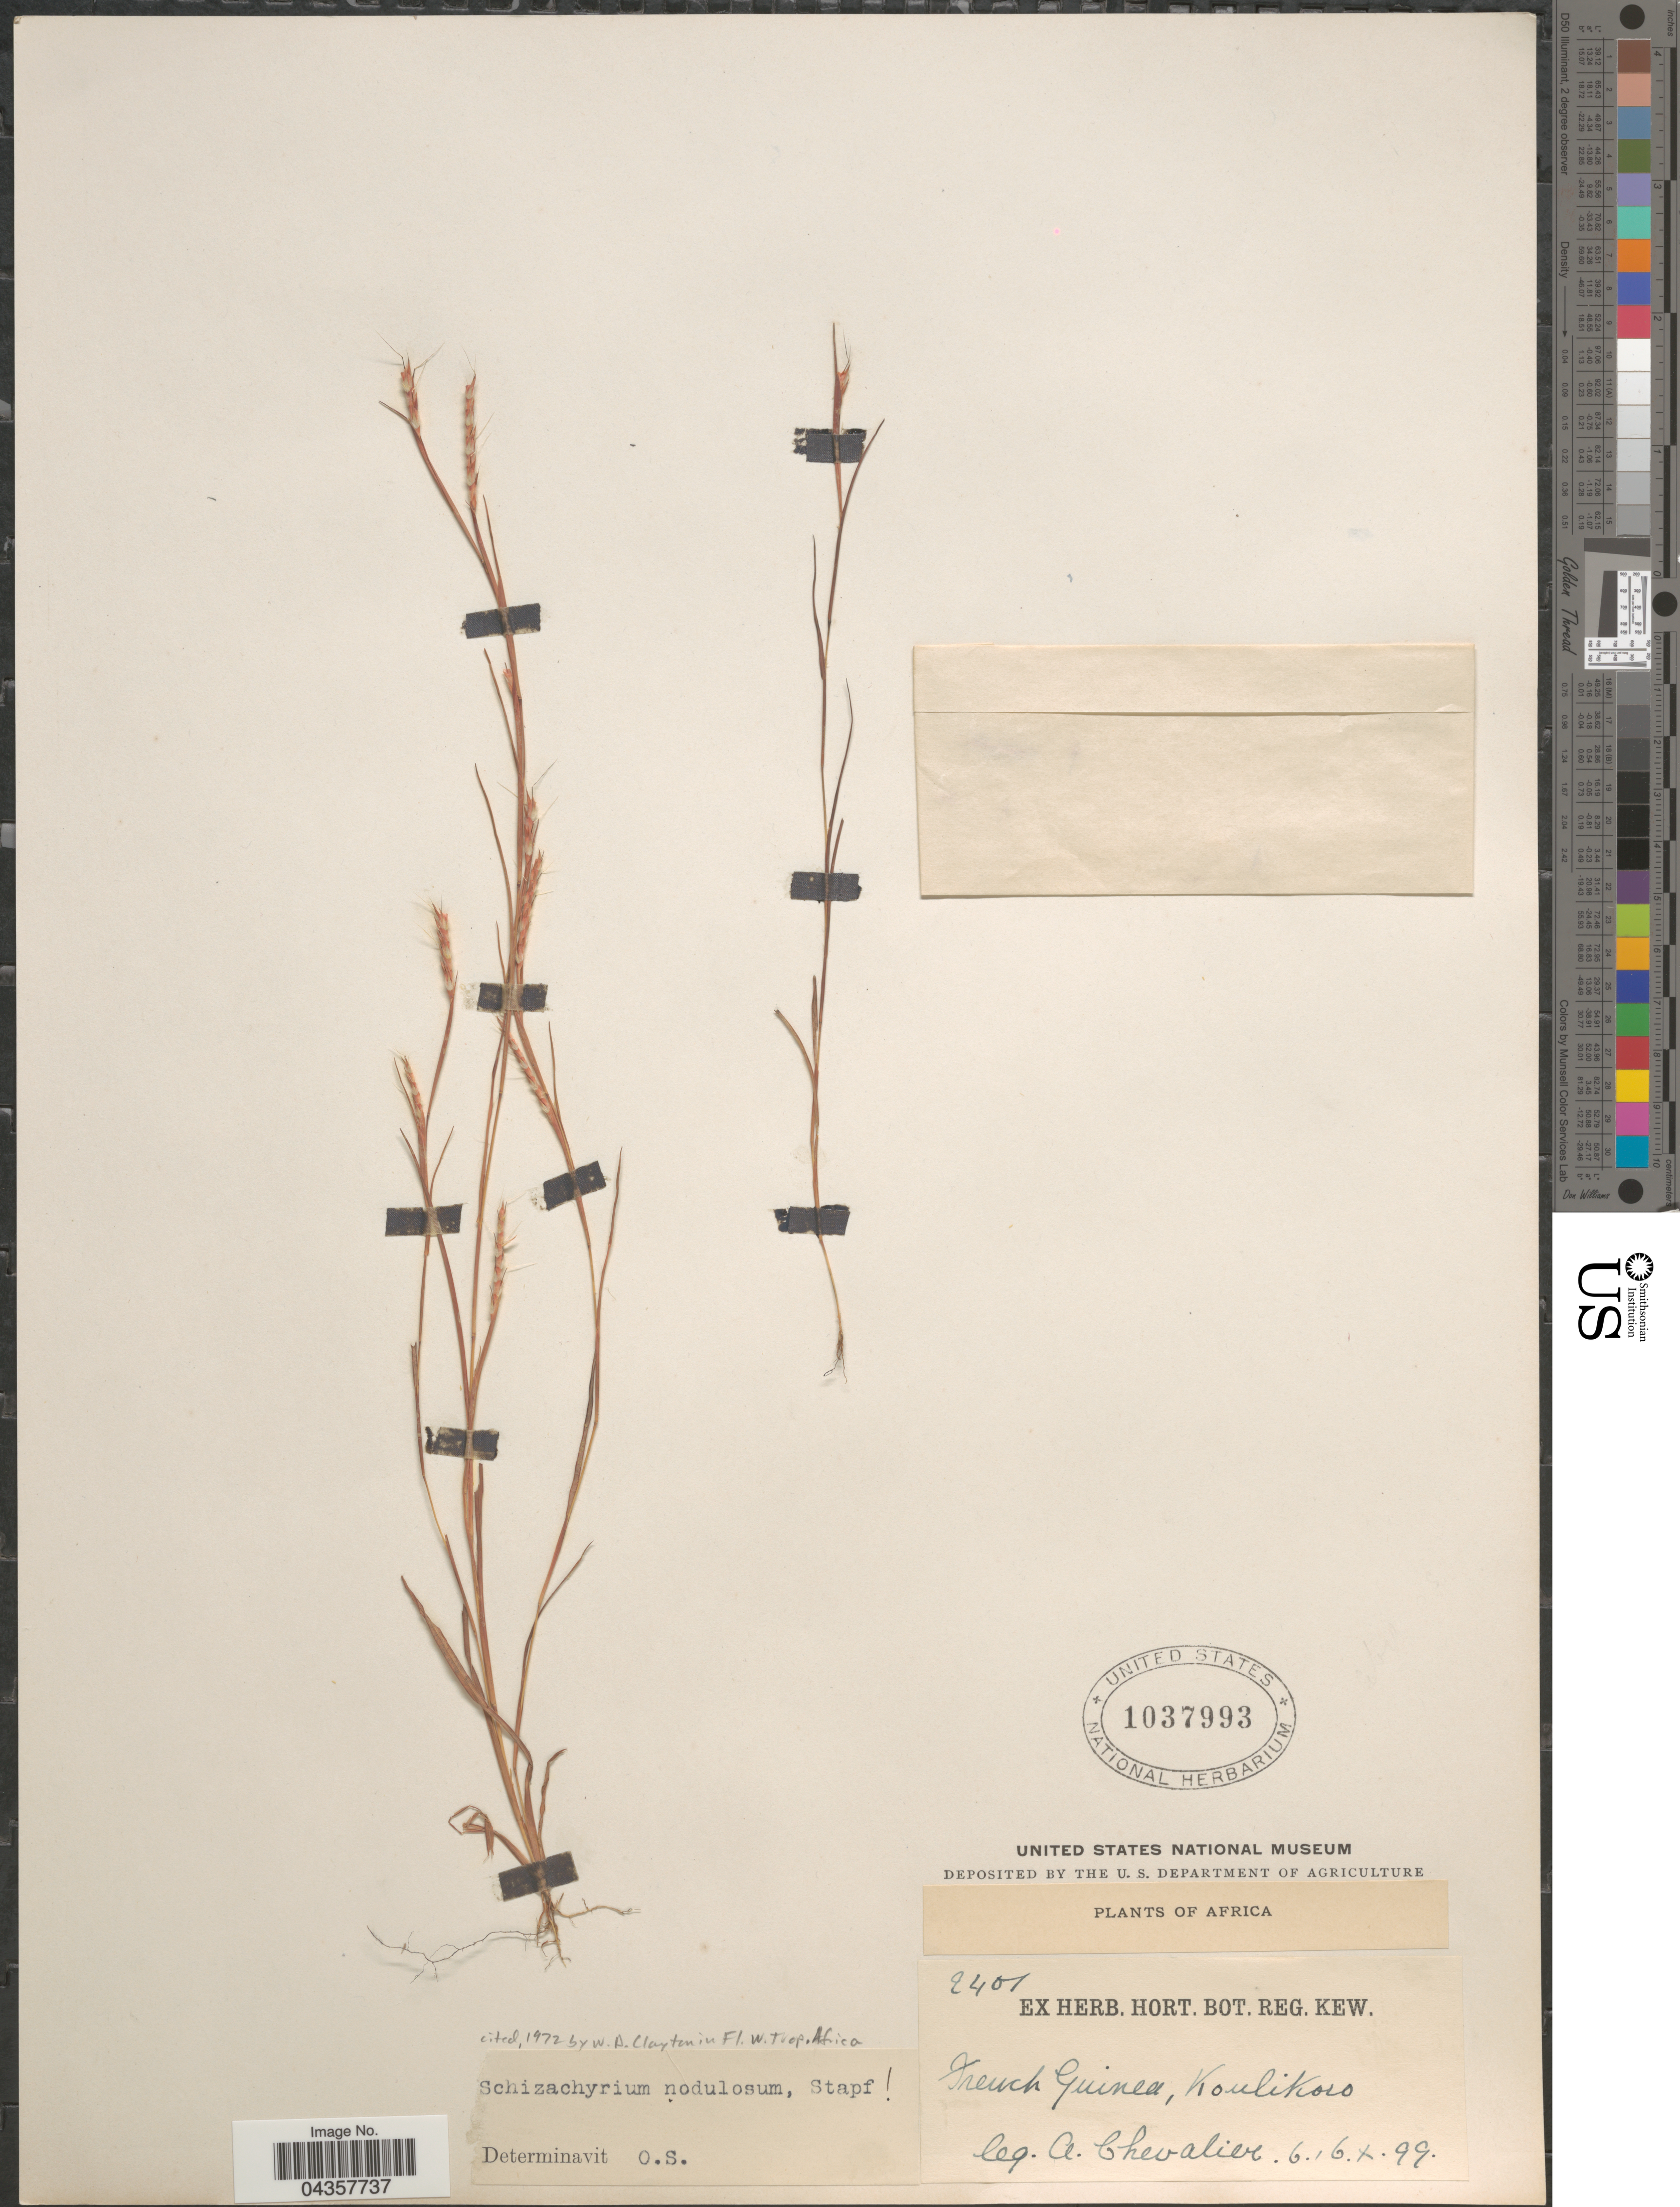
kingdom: Plantae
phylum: Tracheophyta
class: Liliopsida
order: Poales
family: Poaceae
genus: Schizachyrium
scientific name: Schizachyrium nodulosum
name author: (Hack.) Stapf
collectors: A. Chevalier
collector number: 2401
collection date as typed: Transcribed d/m/y: 6/6/99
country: Mali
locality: Africa. French Guinea, Koulikoro.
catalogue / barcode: US 1037993